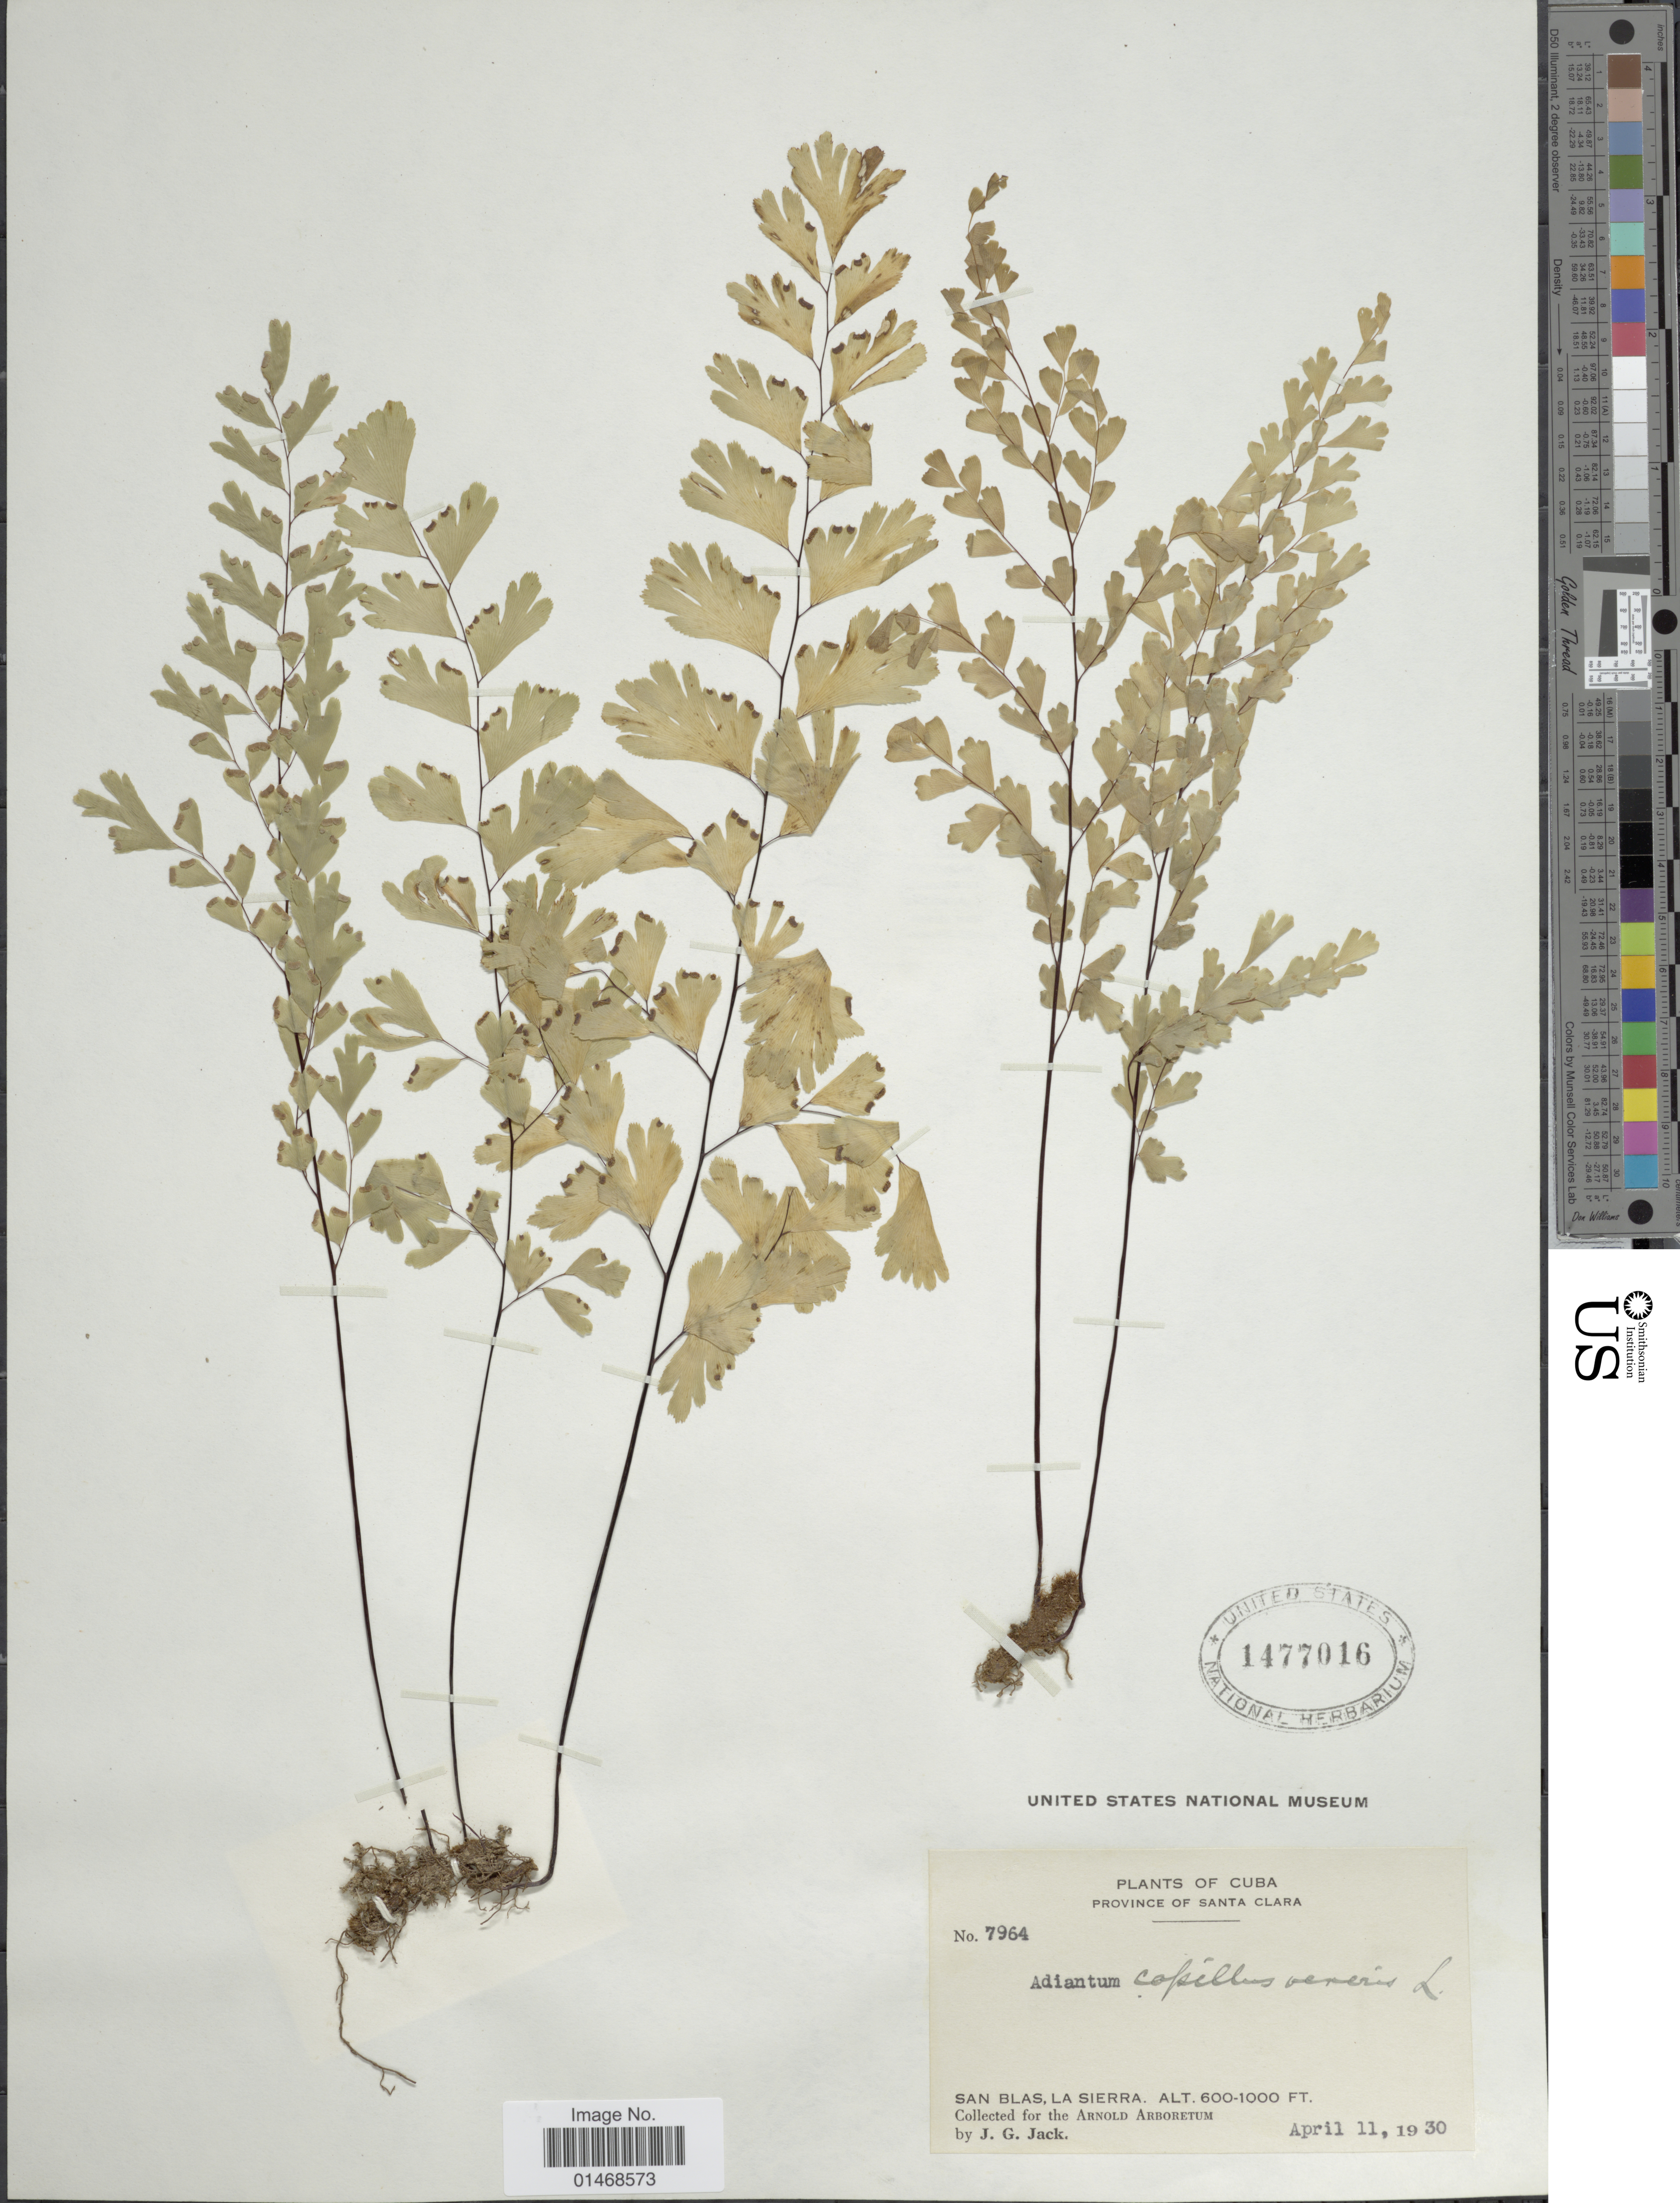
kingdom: Plantae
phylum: Tracheophyta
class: Polypodiopsida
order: Polypodiales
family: Pteridaceae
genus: Adiantum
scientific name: Adiantum capillus-veneris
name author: L.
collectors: J. G. Jack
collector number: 7964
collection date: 1930-04-11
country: Cuba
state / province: Las Villas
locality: Province of Santa Clara, San Blas, La Sierra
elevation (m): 183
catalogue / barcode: US 1477016